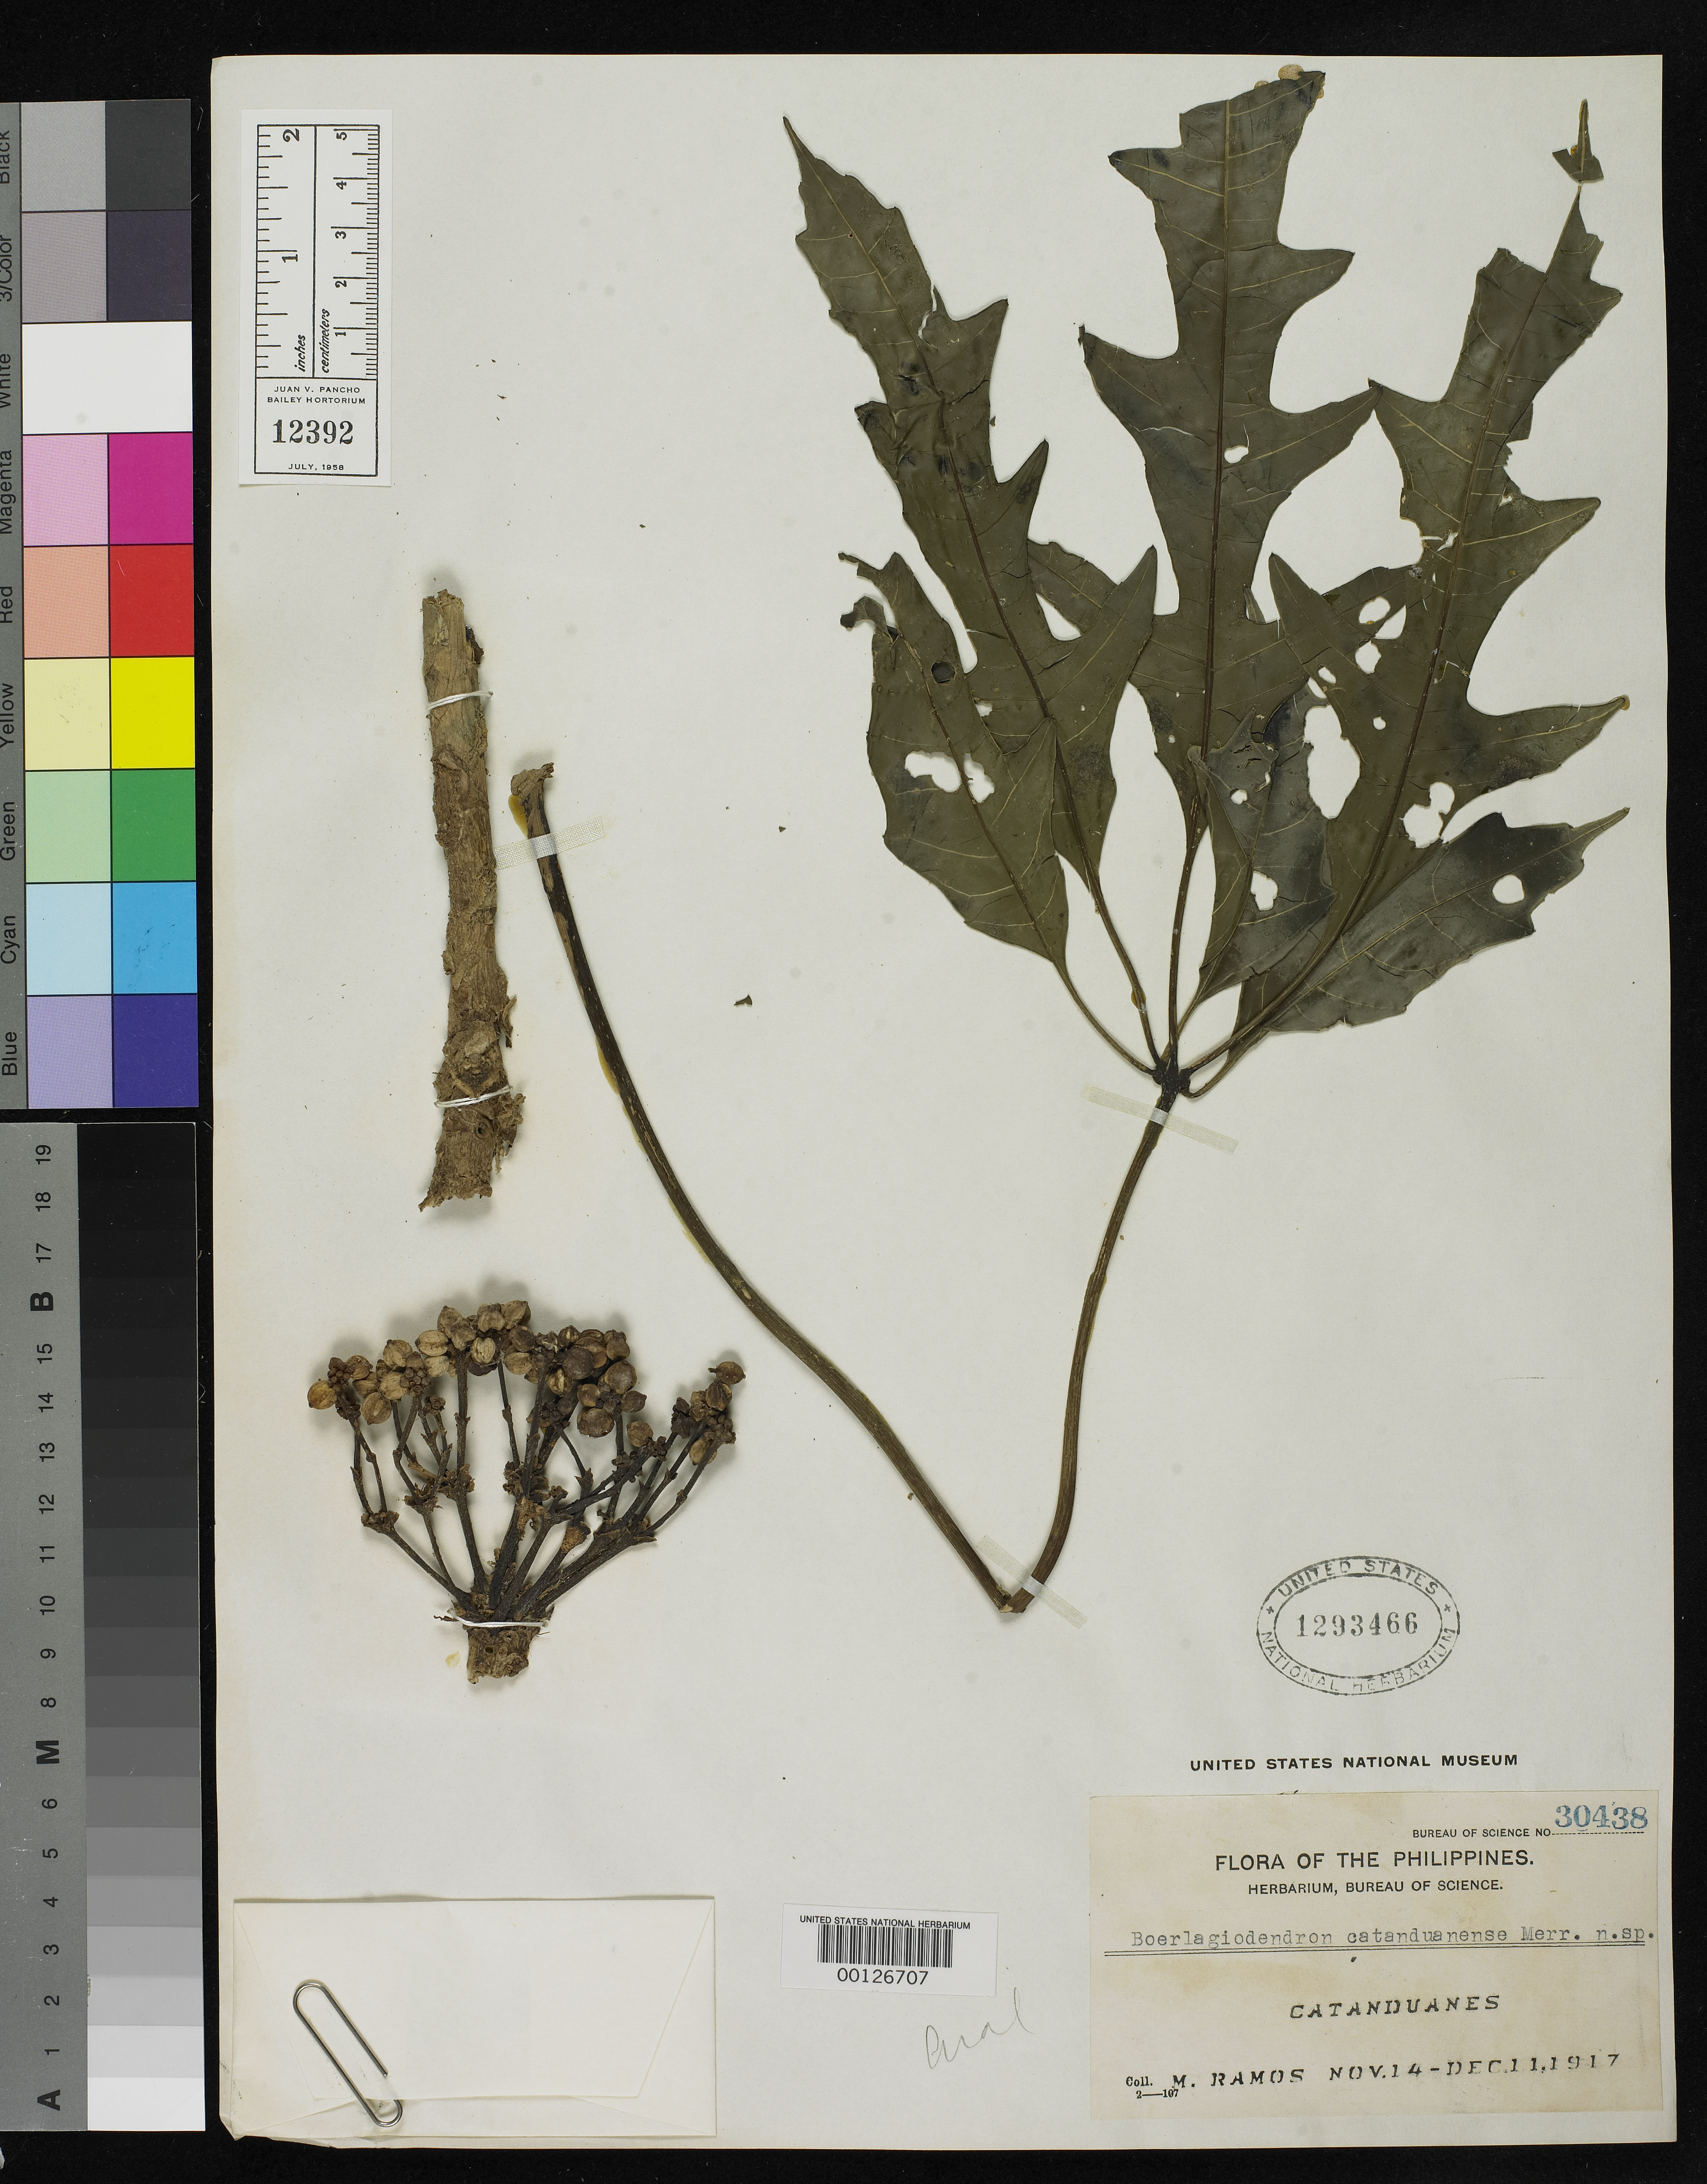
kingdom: Plantae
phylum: Tracheophyta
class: Magnoliopsida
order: Apiales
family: Araliaceae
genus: Boerlagiodendron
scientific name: Boerlagiodendron catanduanense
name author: Merr.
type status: Isotype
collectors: M. Ramos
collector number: Bur. Sci. 30438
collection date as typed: Nov 1917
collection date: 1917-11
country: Philippines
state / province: Bicol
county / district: Catanduanes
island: Catanduanes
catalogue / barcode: US 1293466